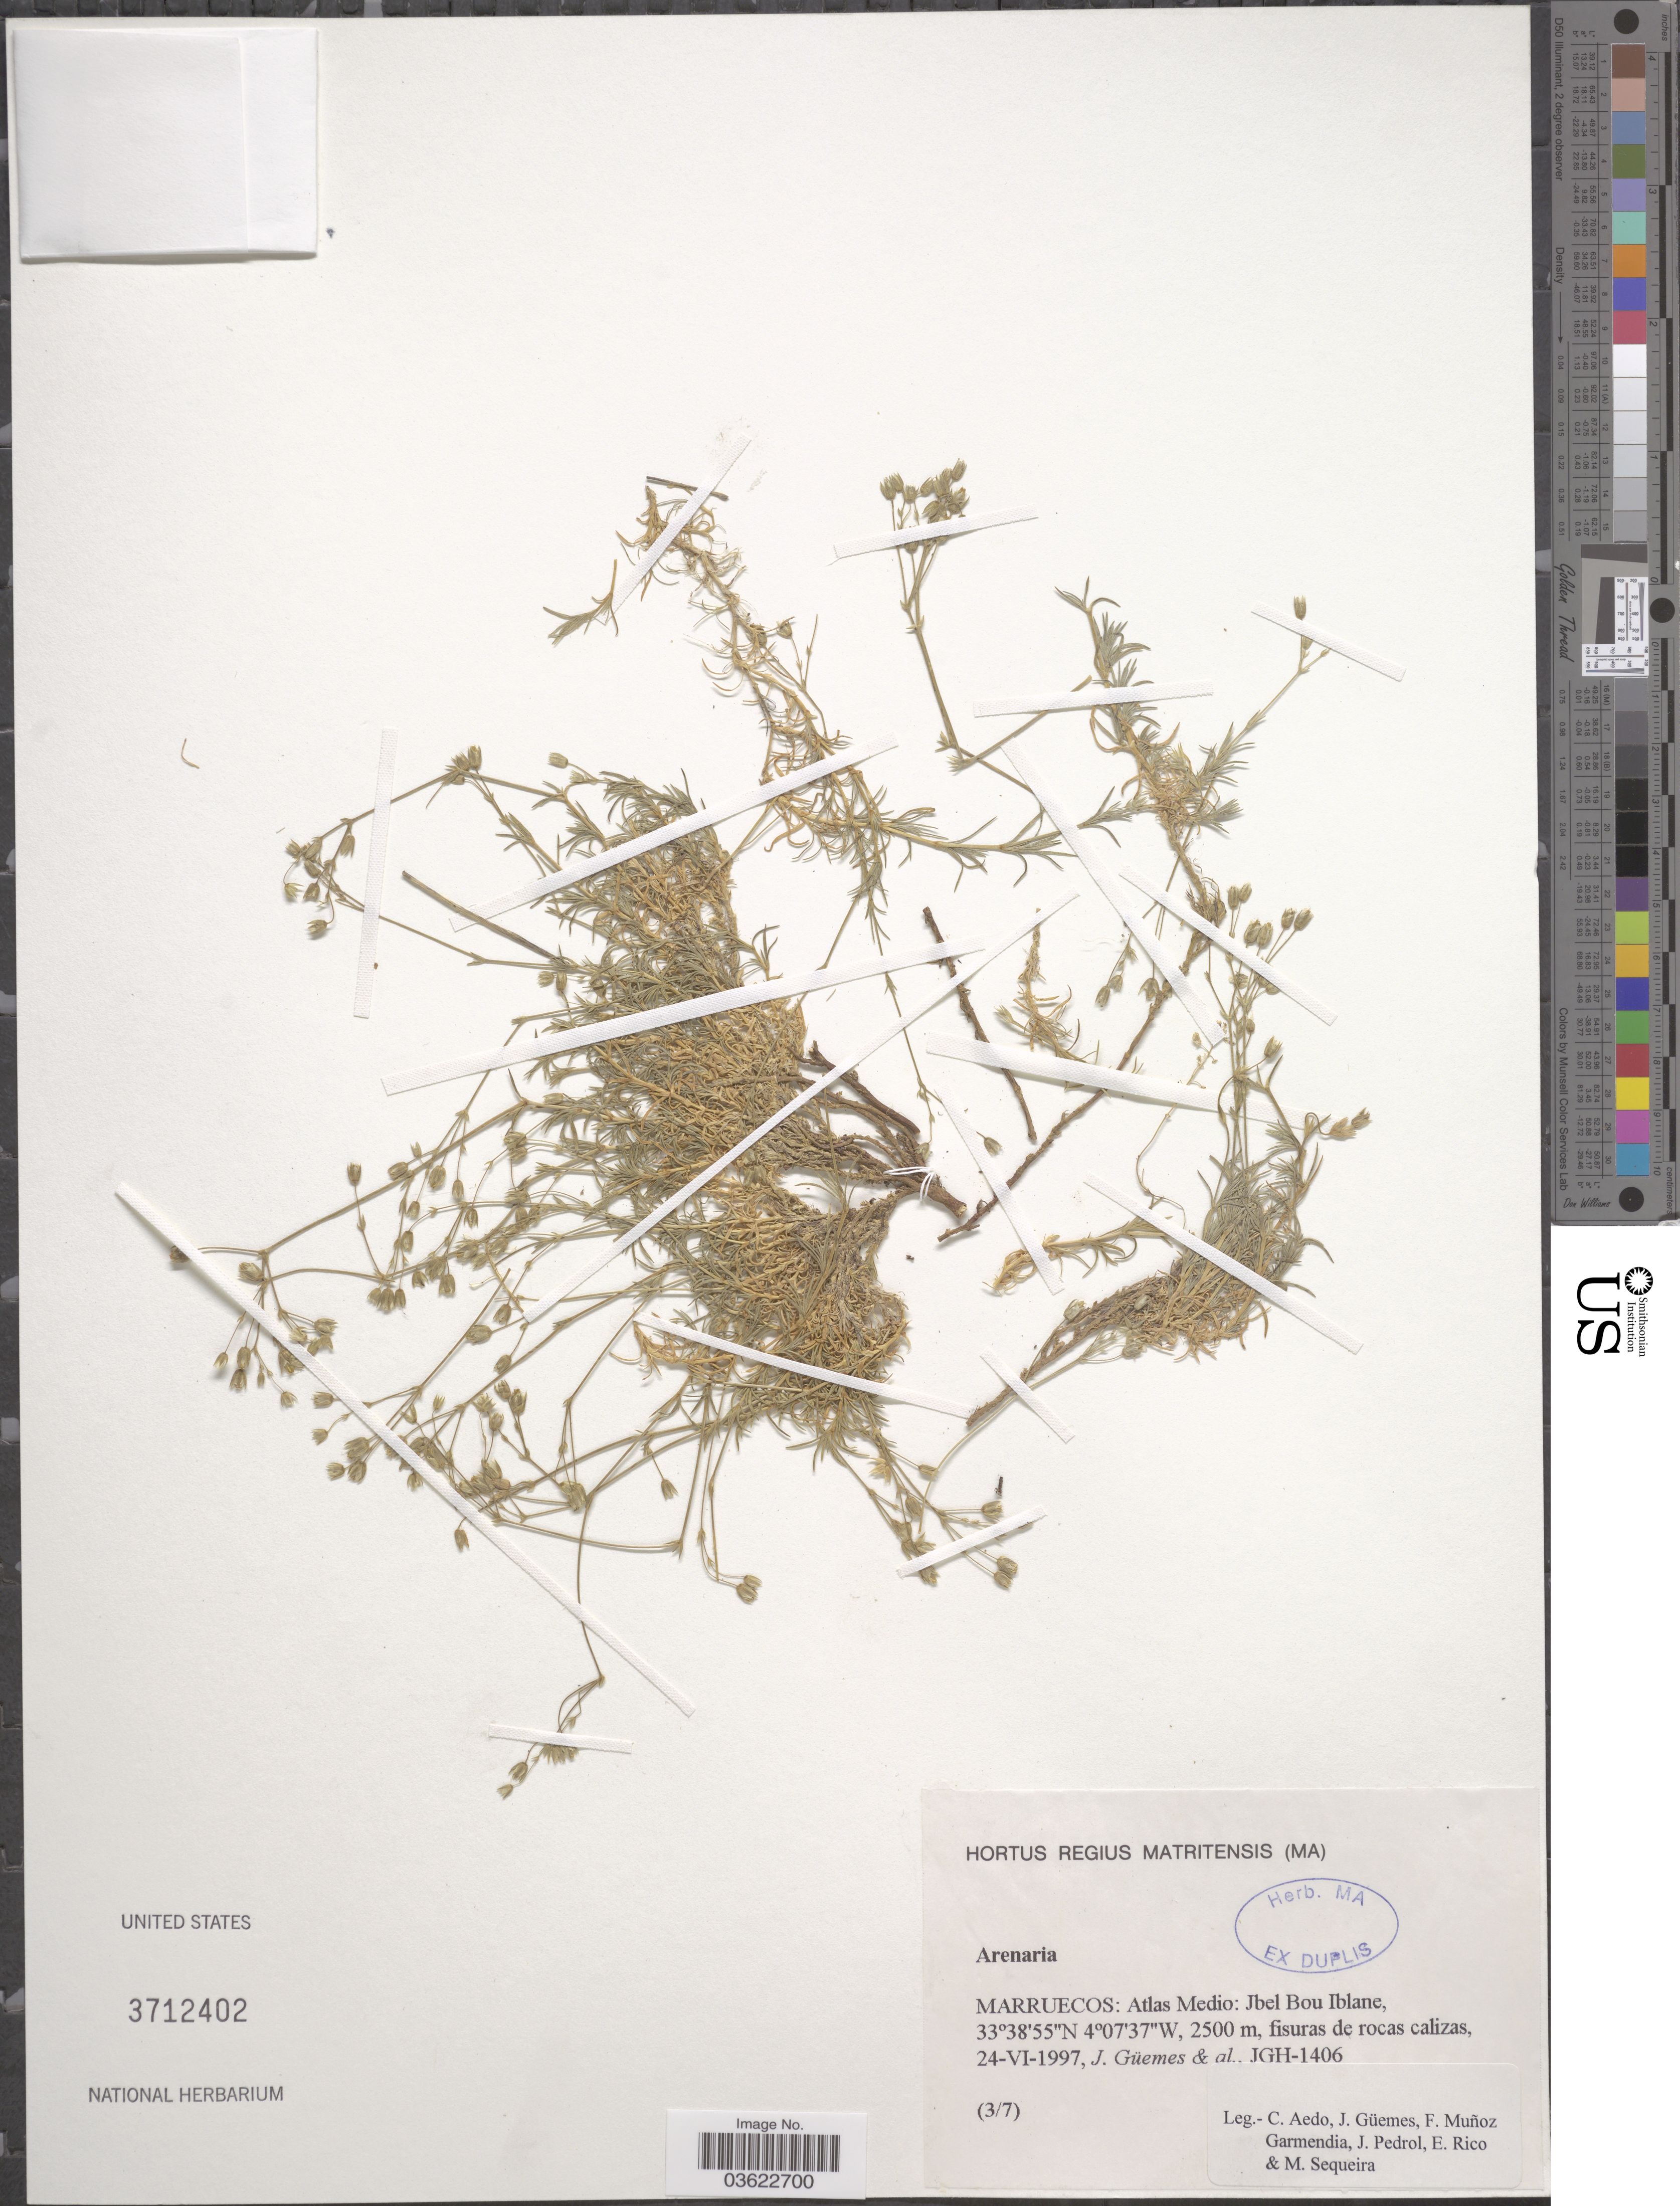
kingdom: Plantae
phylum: Tracheophyta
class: Magnoliopsida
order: Caryophyllales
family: Caryophyllaceae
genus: Arenaria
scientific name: Arenaria sp.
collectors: C. Aedo, J. Güemes, F. Muñoz Garmendia, J. Pedrol & et al.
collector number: JGH-1406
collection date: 1997-06-24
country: Morocco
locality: Marruecos: Atlas Medio: Jbel Bou Iblane.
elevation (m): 2500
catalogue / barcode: US 3712402